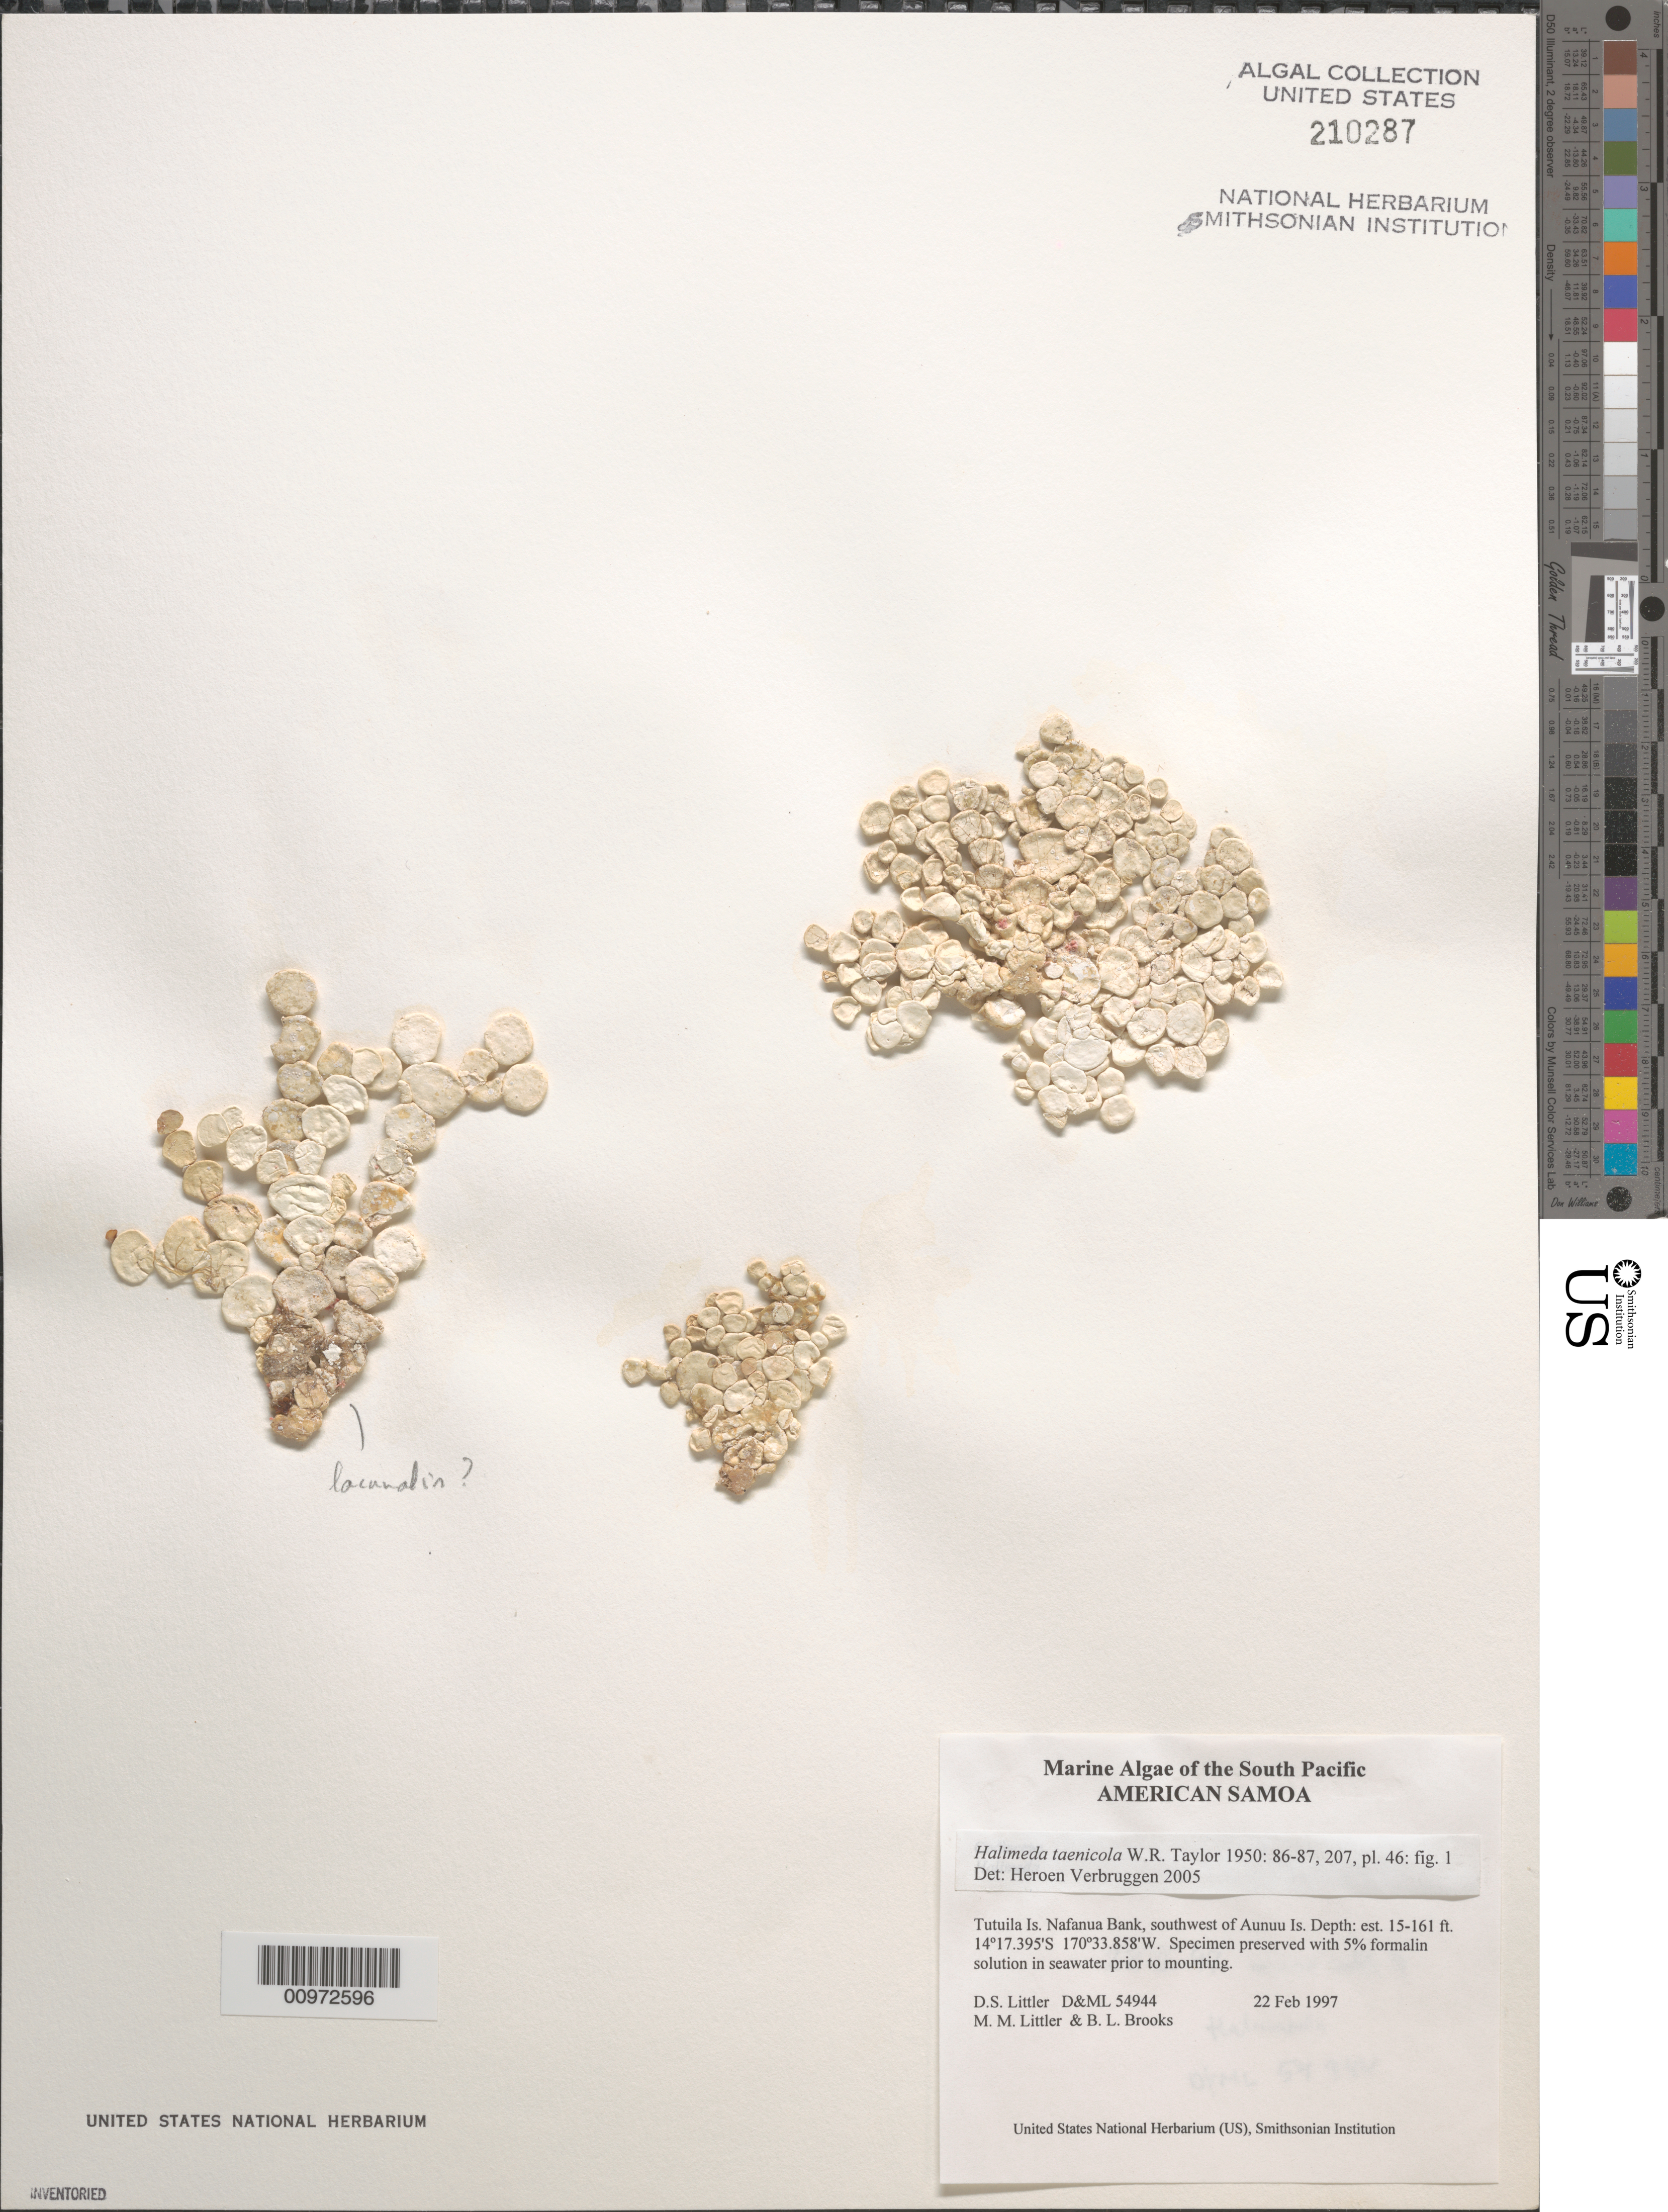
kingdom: Plantae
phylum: Chlorophyta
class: Ulvophyceae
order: Bryopsidales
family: Halimedaceae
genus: Halimeda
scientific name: Halimeda taenicola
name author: W.R. Taylor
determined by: Verbruggen, H.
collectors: D. S. Littler, M. M. Littler & B. Brooks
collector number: D&ML 54944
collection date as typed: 22 Feb 1997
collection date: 1997-02-22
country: American Samoa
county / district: Eastern District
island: Tutua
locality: Nafanua Bank, southwest of Aunuu Island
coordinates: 14 17.395'S, 170 33.858'W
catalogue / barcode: US 210287